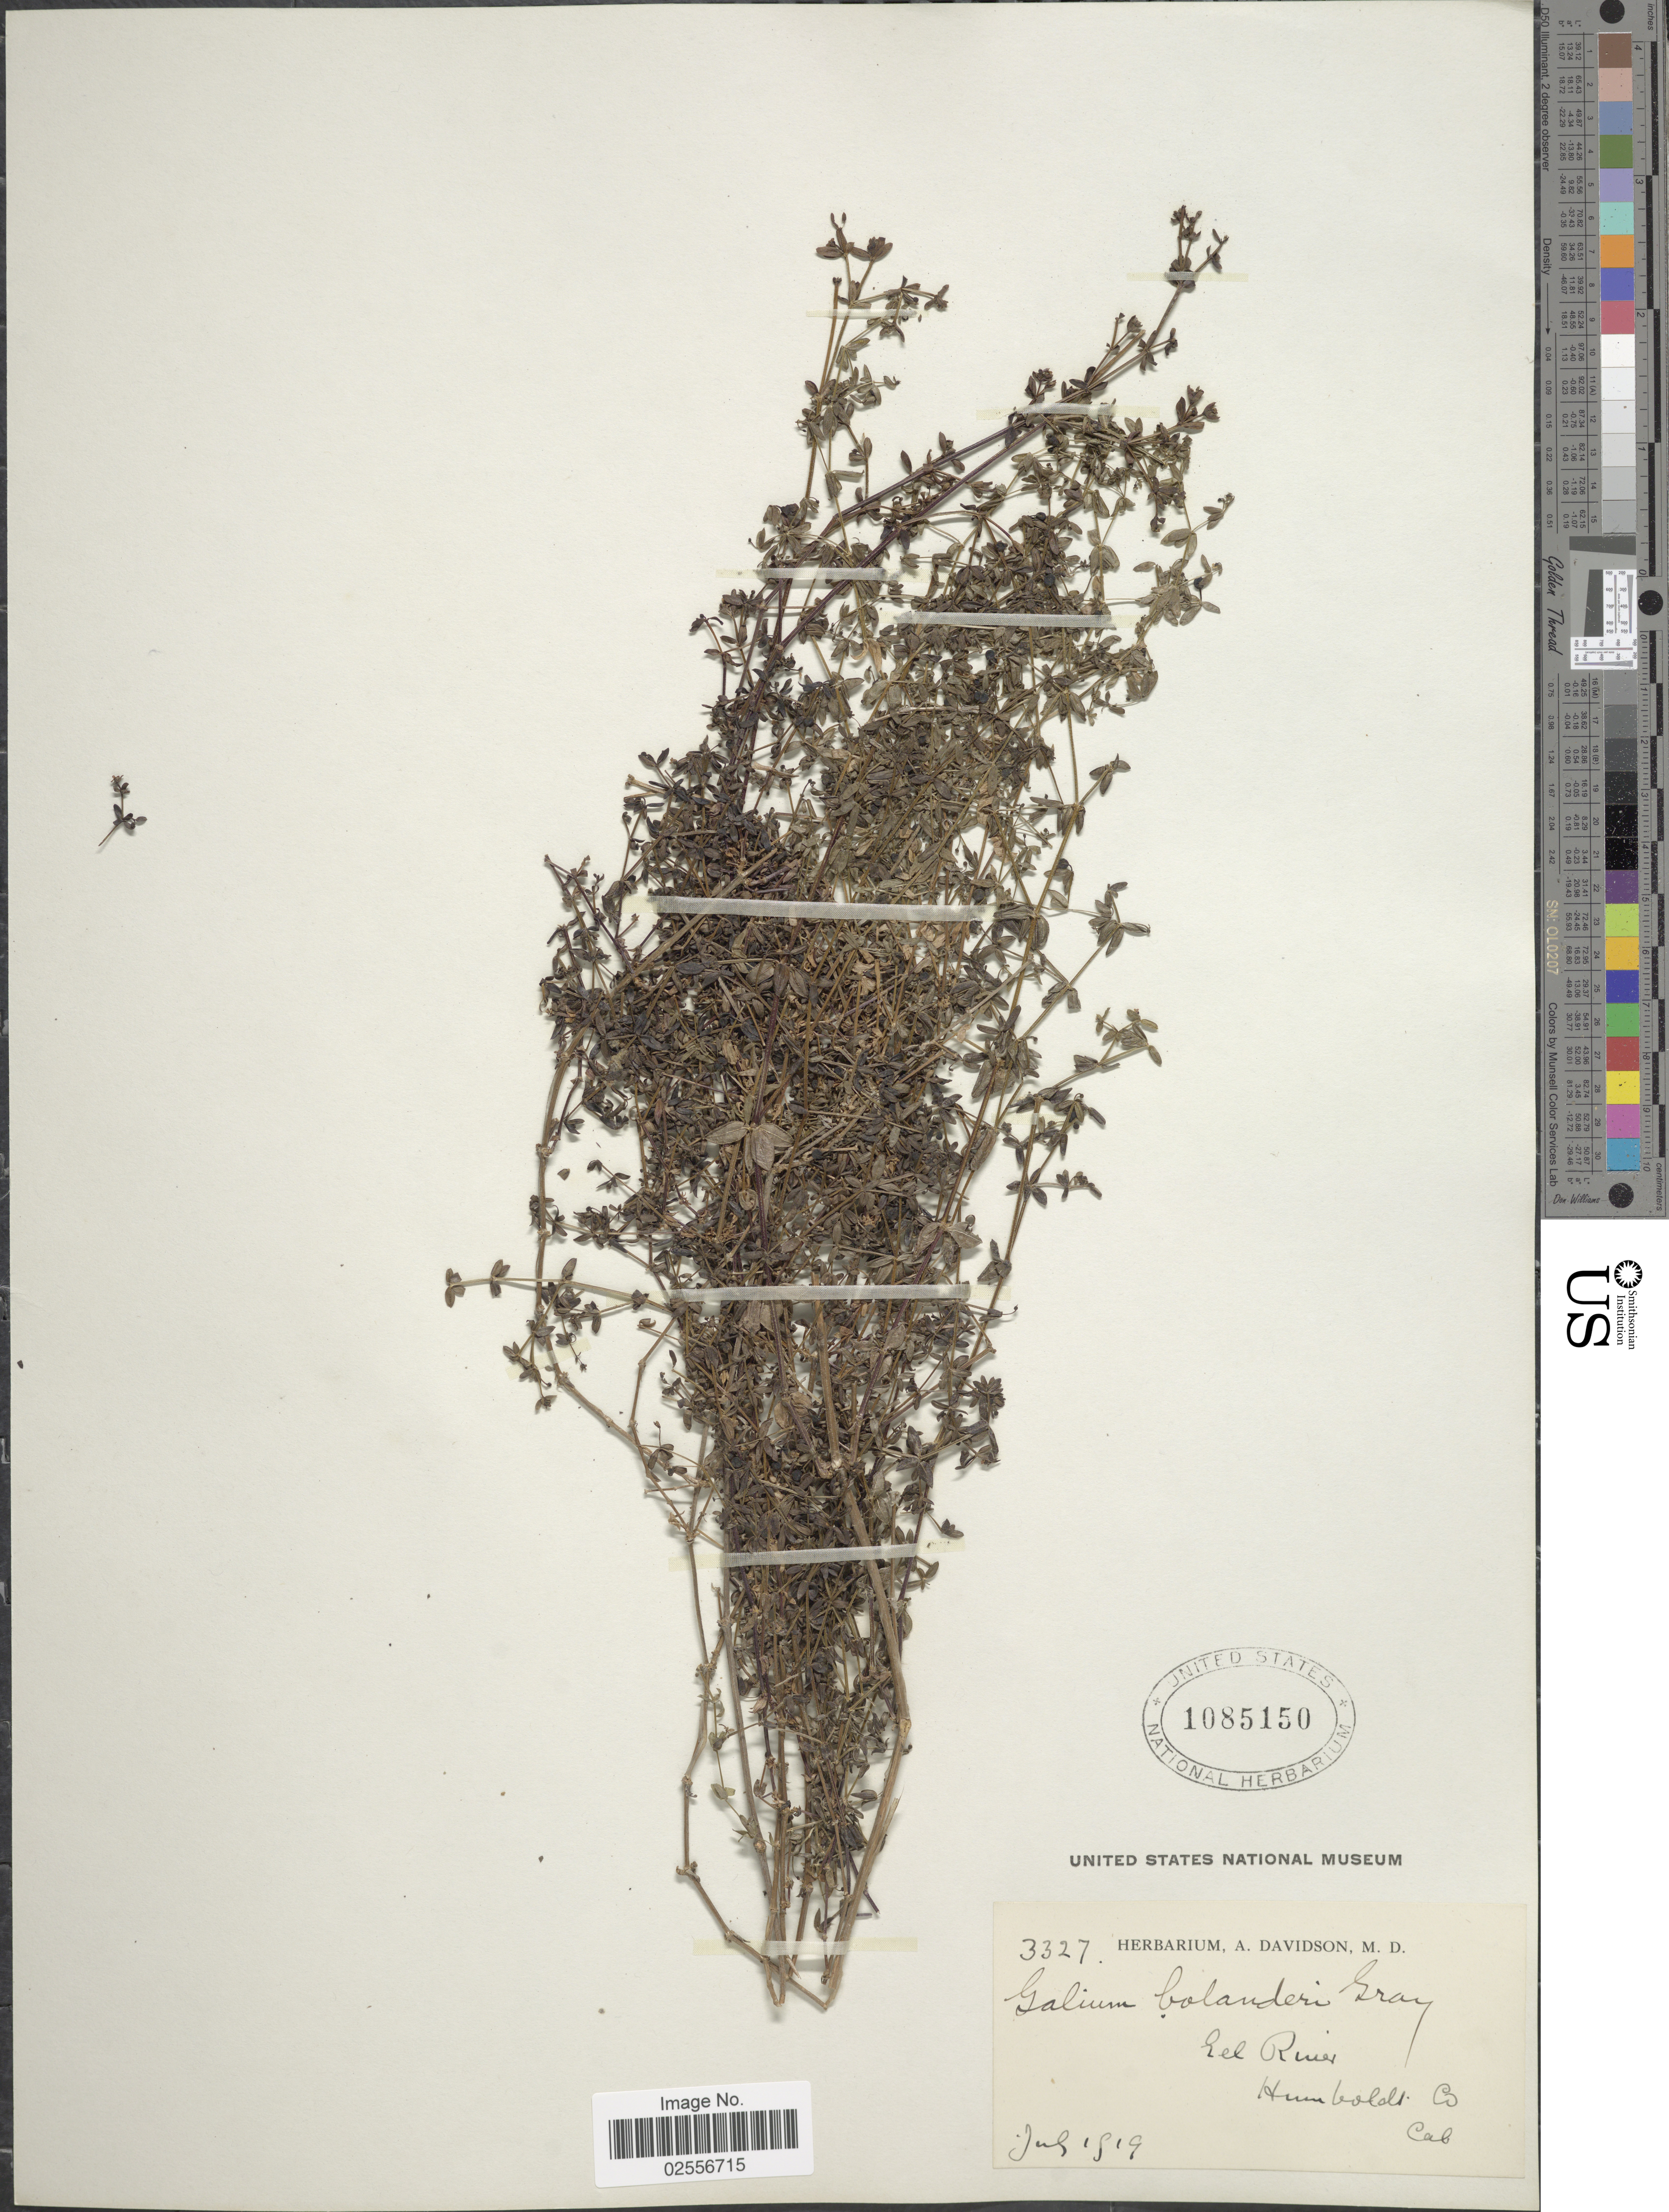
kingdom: Plantae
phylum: Tracheophyta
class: Magnoliopsida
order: Gentianales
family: Rubiaceae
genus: Galium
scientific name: Galium bolanderi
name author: A. Gray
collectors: ex herb. A. Davidson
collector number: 3327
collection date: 1919-07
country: United States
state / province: California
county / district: Humboldt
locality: Eel River, Humboldt Co.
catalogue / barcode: US 1085150